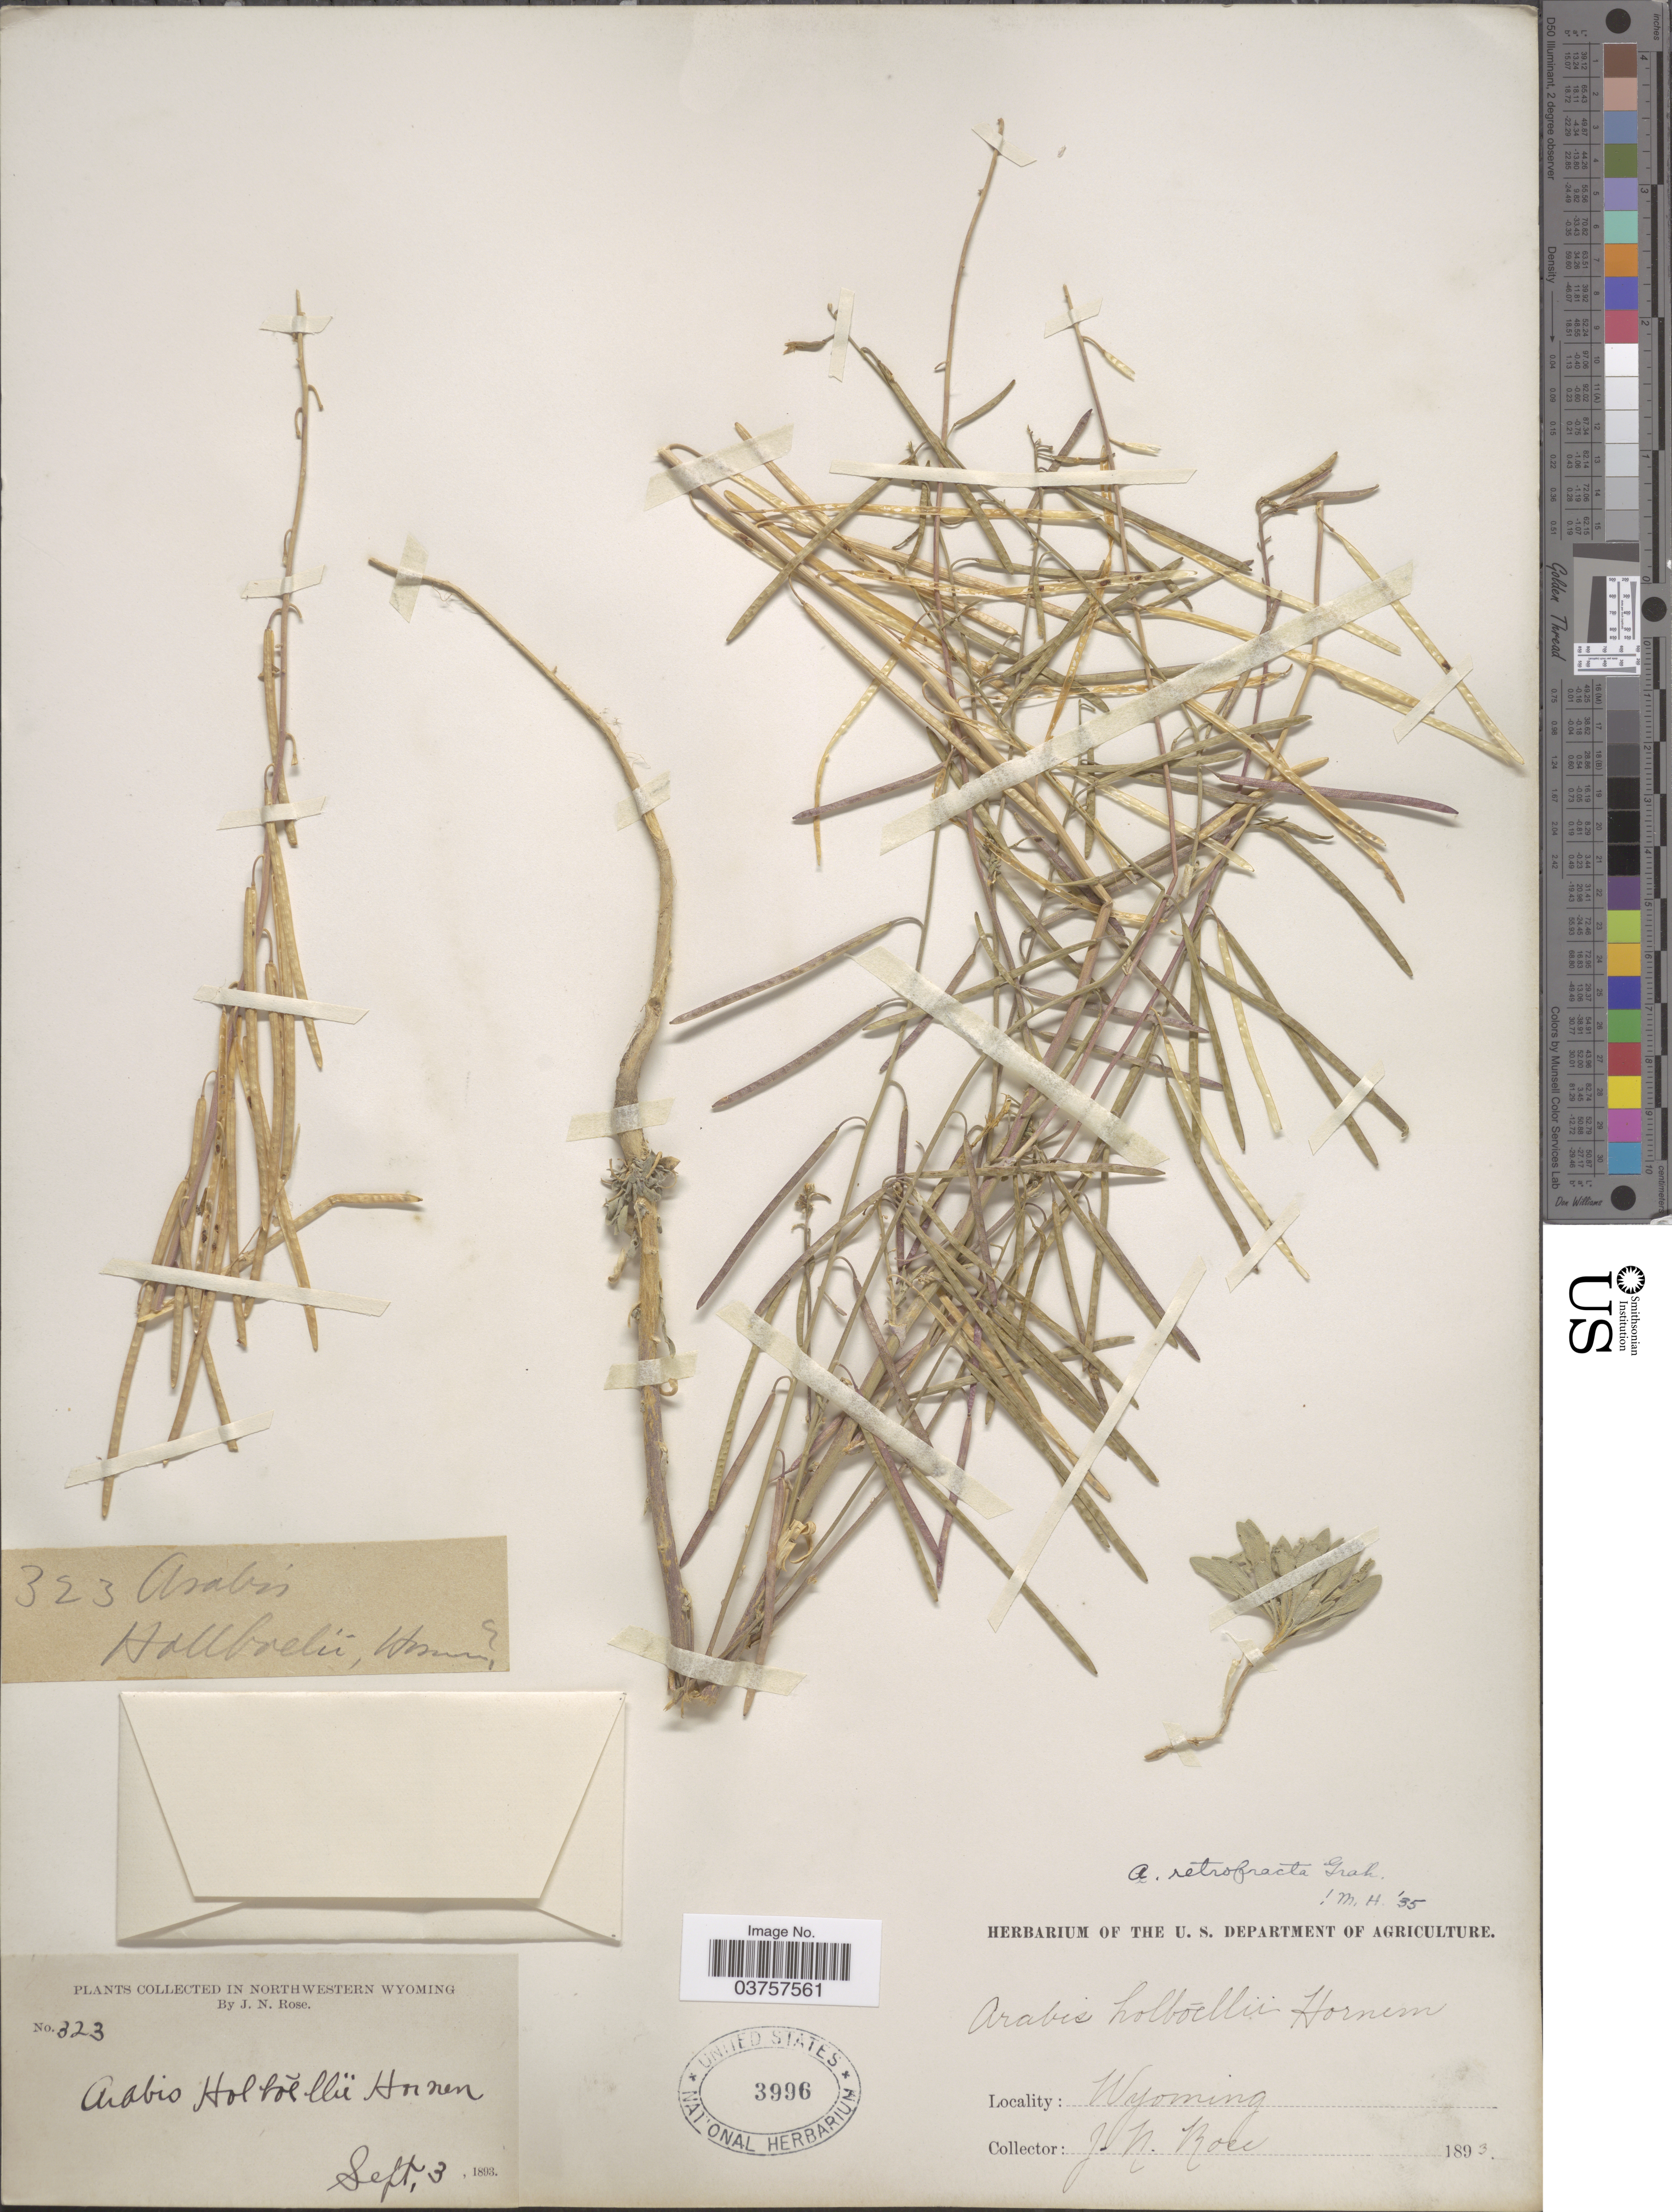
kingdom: Plantae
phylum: Tracheophyta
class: Magnoliopsida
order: Brassicales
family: Brassicaceae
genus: Arabis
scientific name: Arabis holboellii var. retrofracta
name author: Rydb.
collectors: J. N. Rose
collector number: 323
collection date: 1893-09-03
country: United States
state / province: Wyoming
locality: Northwestern Wyoming.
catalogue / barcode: US 3996